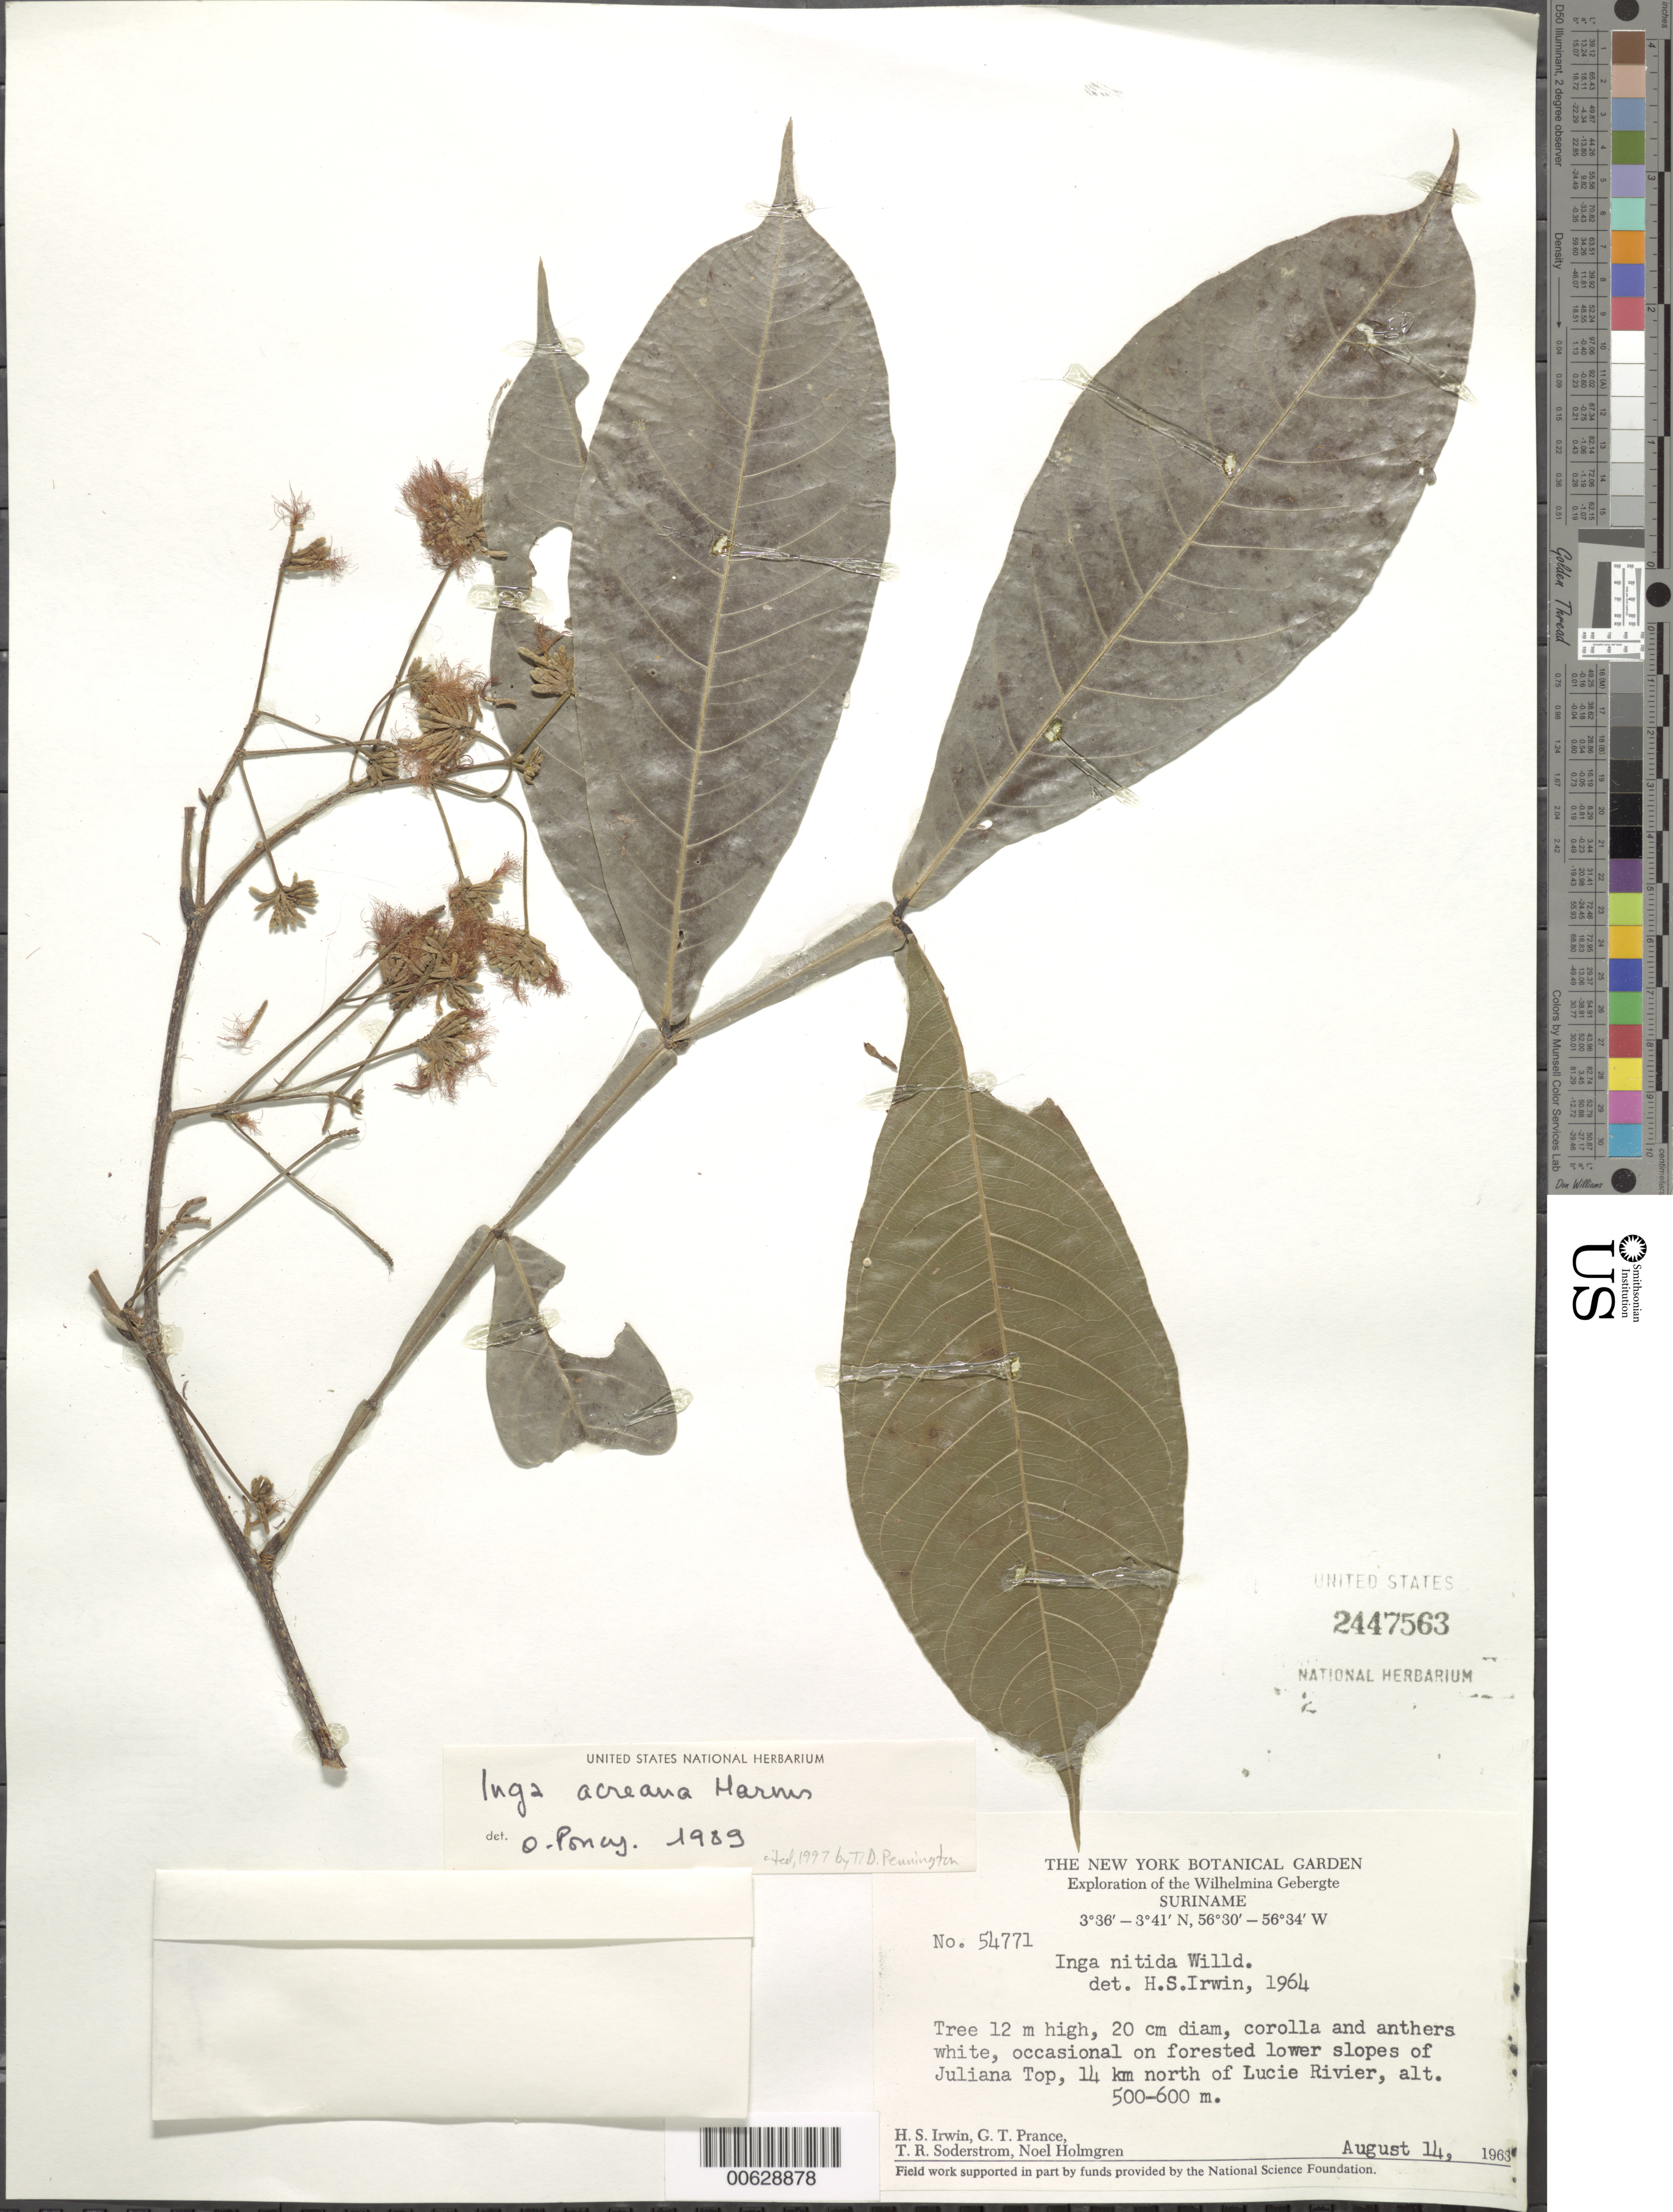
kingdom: Plantae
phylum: Tracheophyta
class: Magnoliopsida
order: Fabales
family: Fabaceae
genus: Inga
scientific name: Inga acreana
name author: Harms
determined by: Poncy, O.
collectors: H. Irwin, G. T. Prance, T. R. Soderstrom & N. H. Holmgren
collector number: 54771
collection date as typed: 14-Aug-63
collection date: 1963-08-14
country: Suriname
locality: Juliana Top, 14 km N of Lucie R., Wilhelmina Gebergte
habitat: Forested lower slopes of Juliana Top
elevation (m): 500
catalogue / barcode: US 2447563